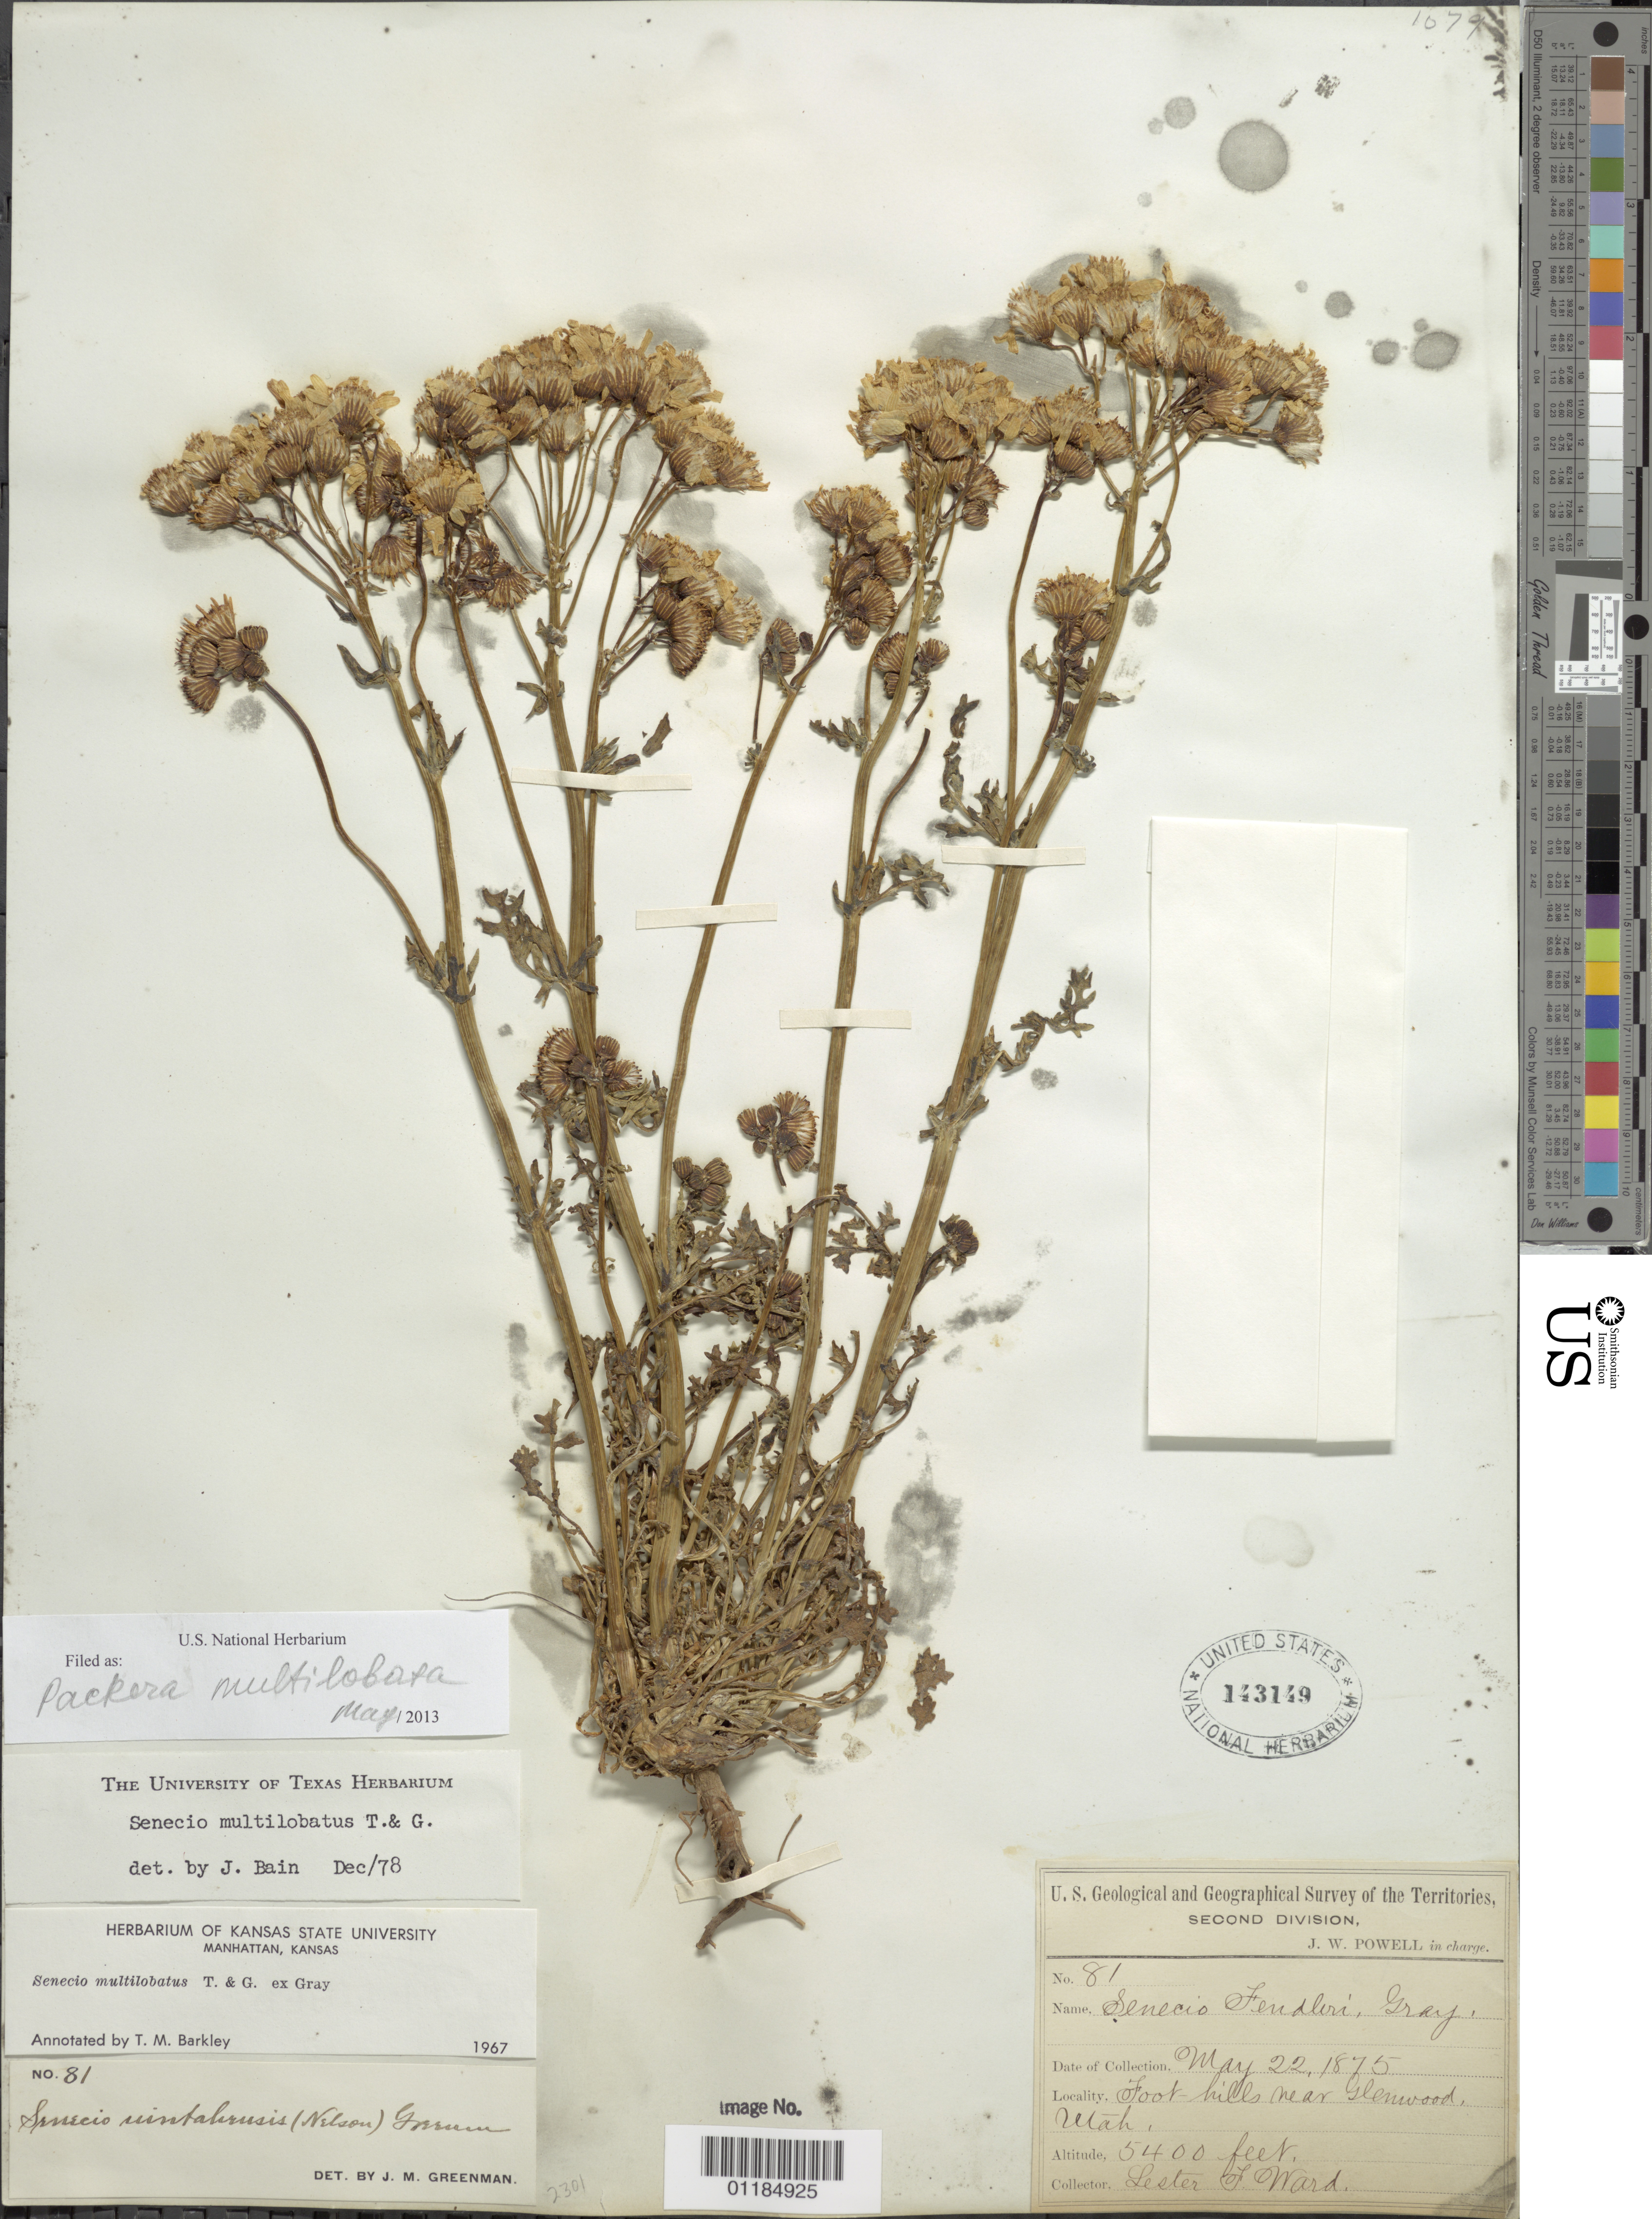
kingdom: Plantae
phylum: Tracheophyta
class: Magnoliopsida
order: Asterales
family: Asteraceae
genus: Packera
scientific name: Packera multilobata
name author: (Torr. & A. Gray) W.A. Weber & Á. Löve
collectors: L. F. Ward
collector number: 81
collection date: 1875-05-22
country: United States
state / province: Utah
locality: Foot hills near Glenwood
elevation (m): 1646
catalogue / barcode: US 143149